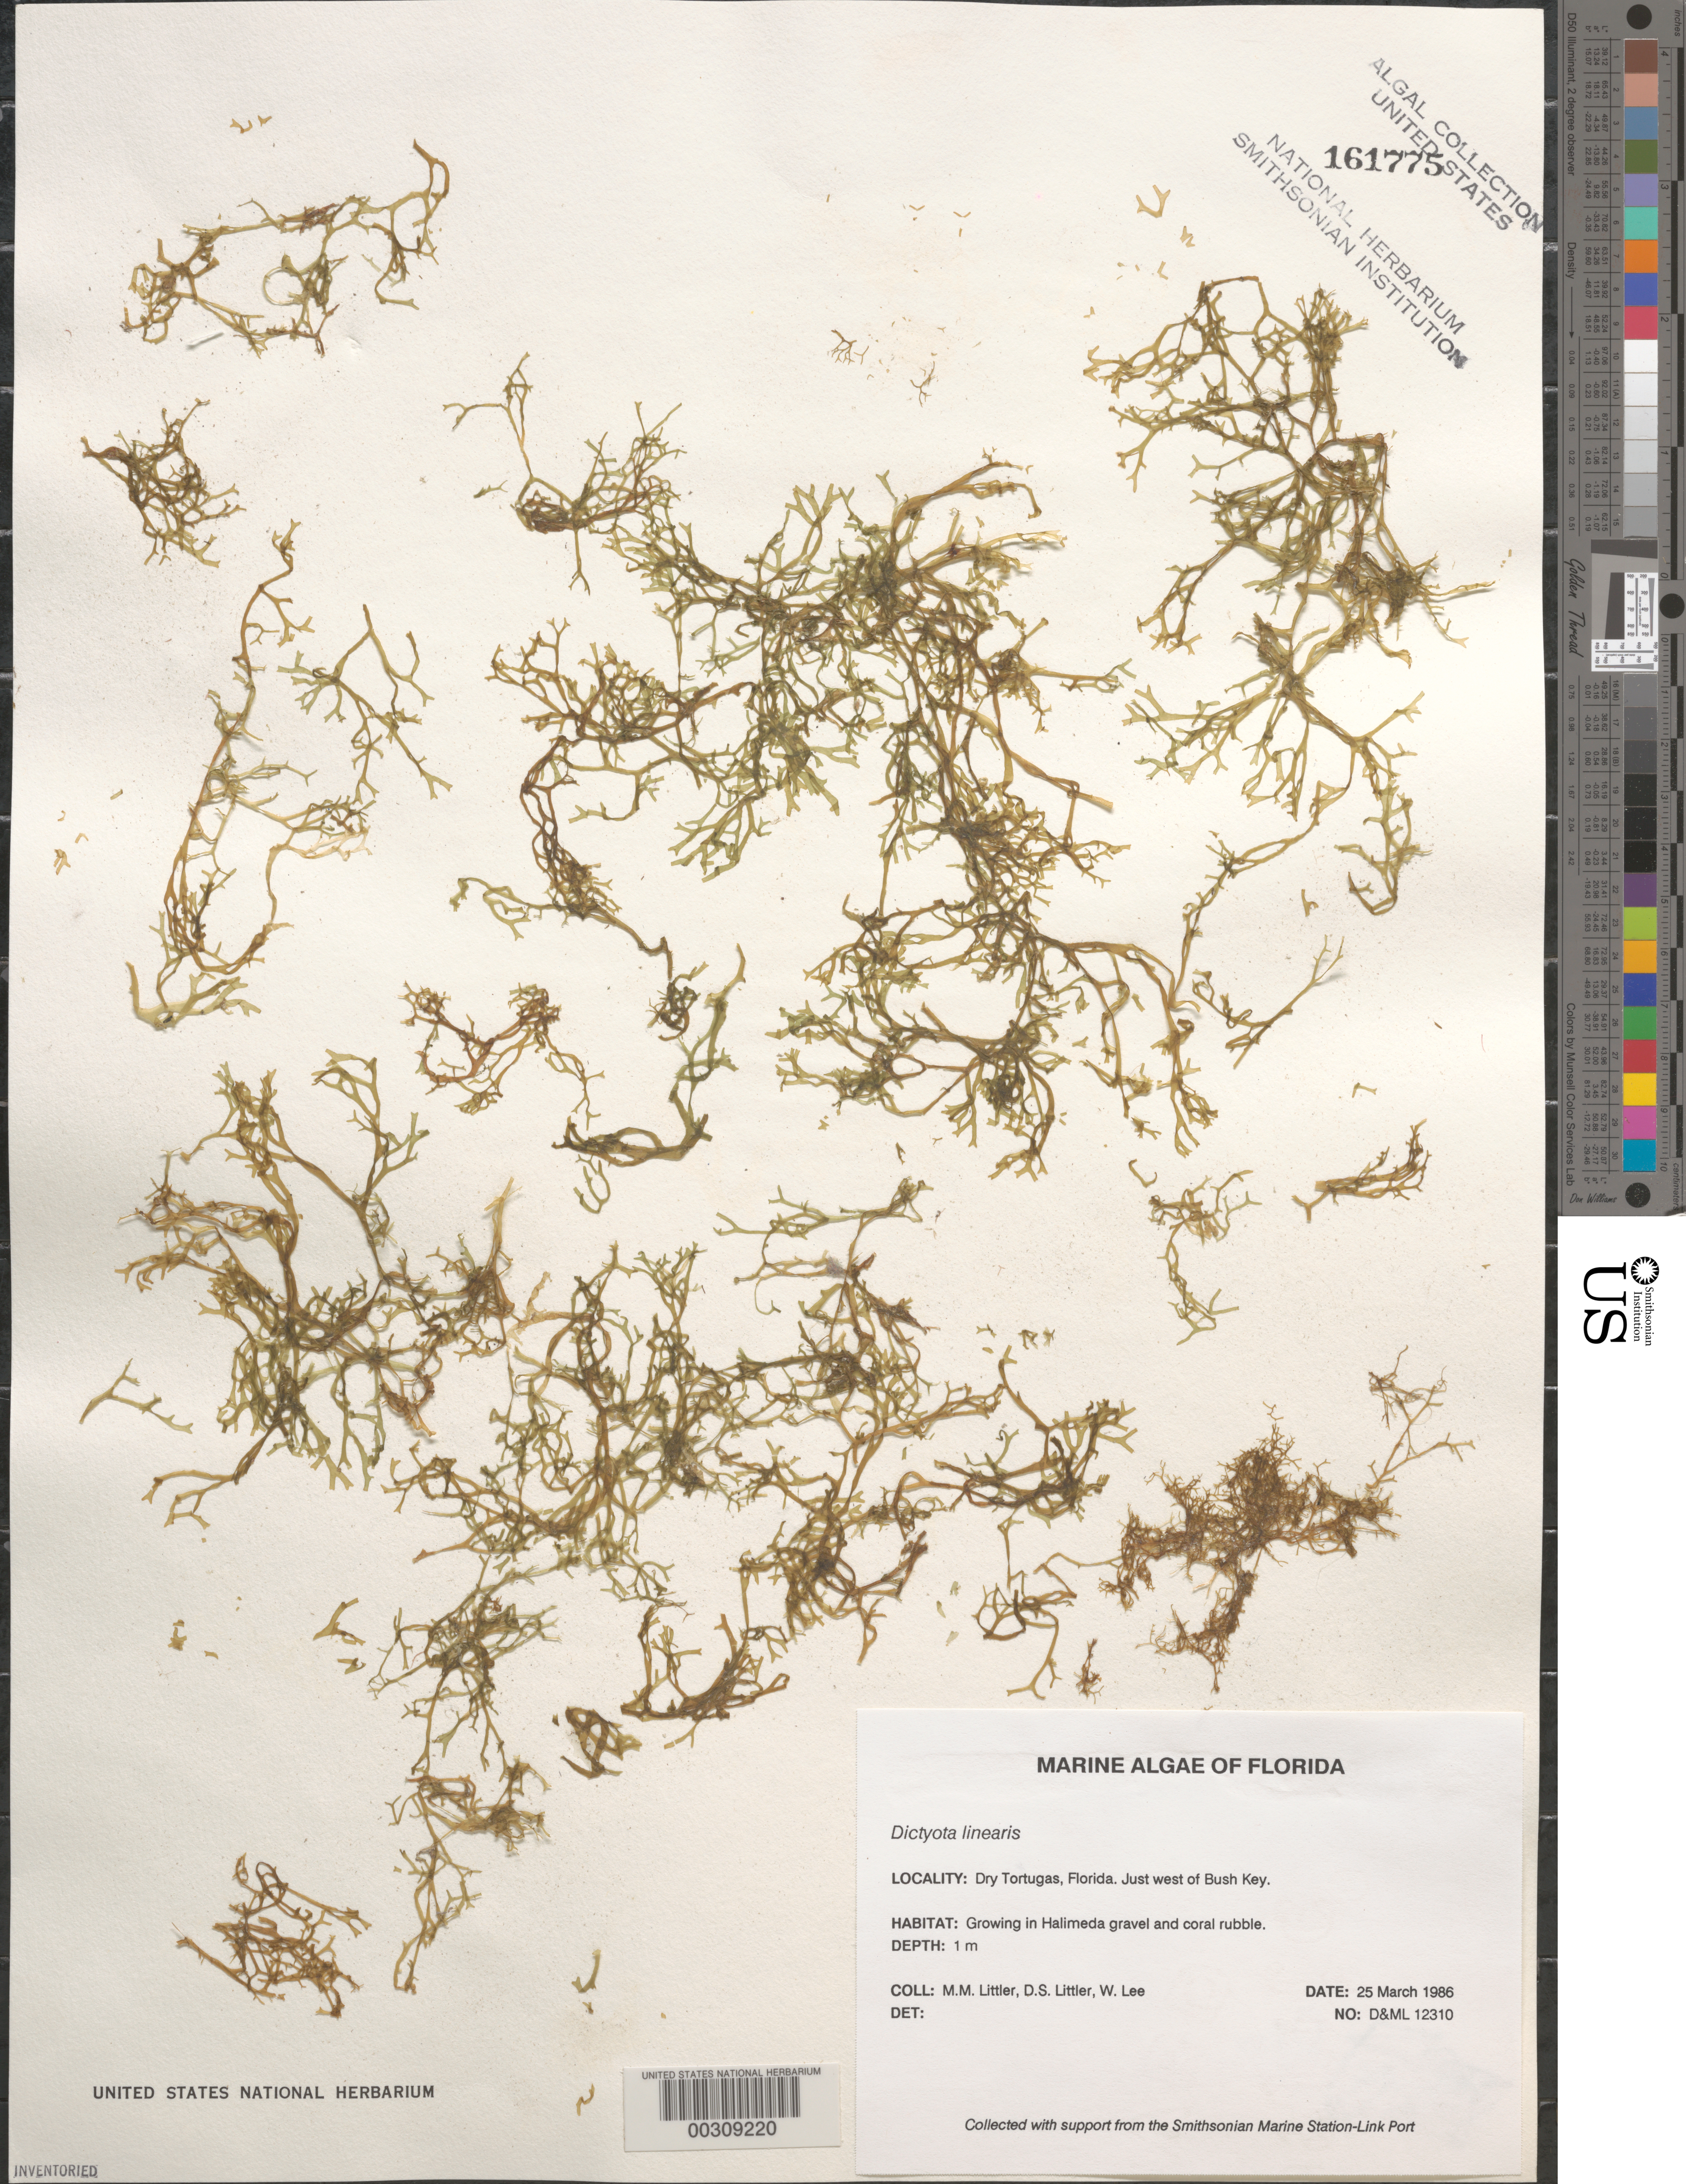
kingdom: Chromista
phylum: Ochrophyta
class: Phaeophyceae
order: Dictyotales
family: Dictyotaceae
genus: Dictyota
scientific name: Dictyota linearis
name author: (C. Agardh) Grev.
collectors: M. M. Littler, D. S. Littler & W. Lee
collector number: D&ML 12310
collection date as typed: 25 Mar 1986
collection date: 1986-03-25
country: United States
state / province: Florida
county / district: Monroe County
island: Dry Tortugas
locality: Just west of Bush Key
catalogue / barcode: US 161775